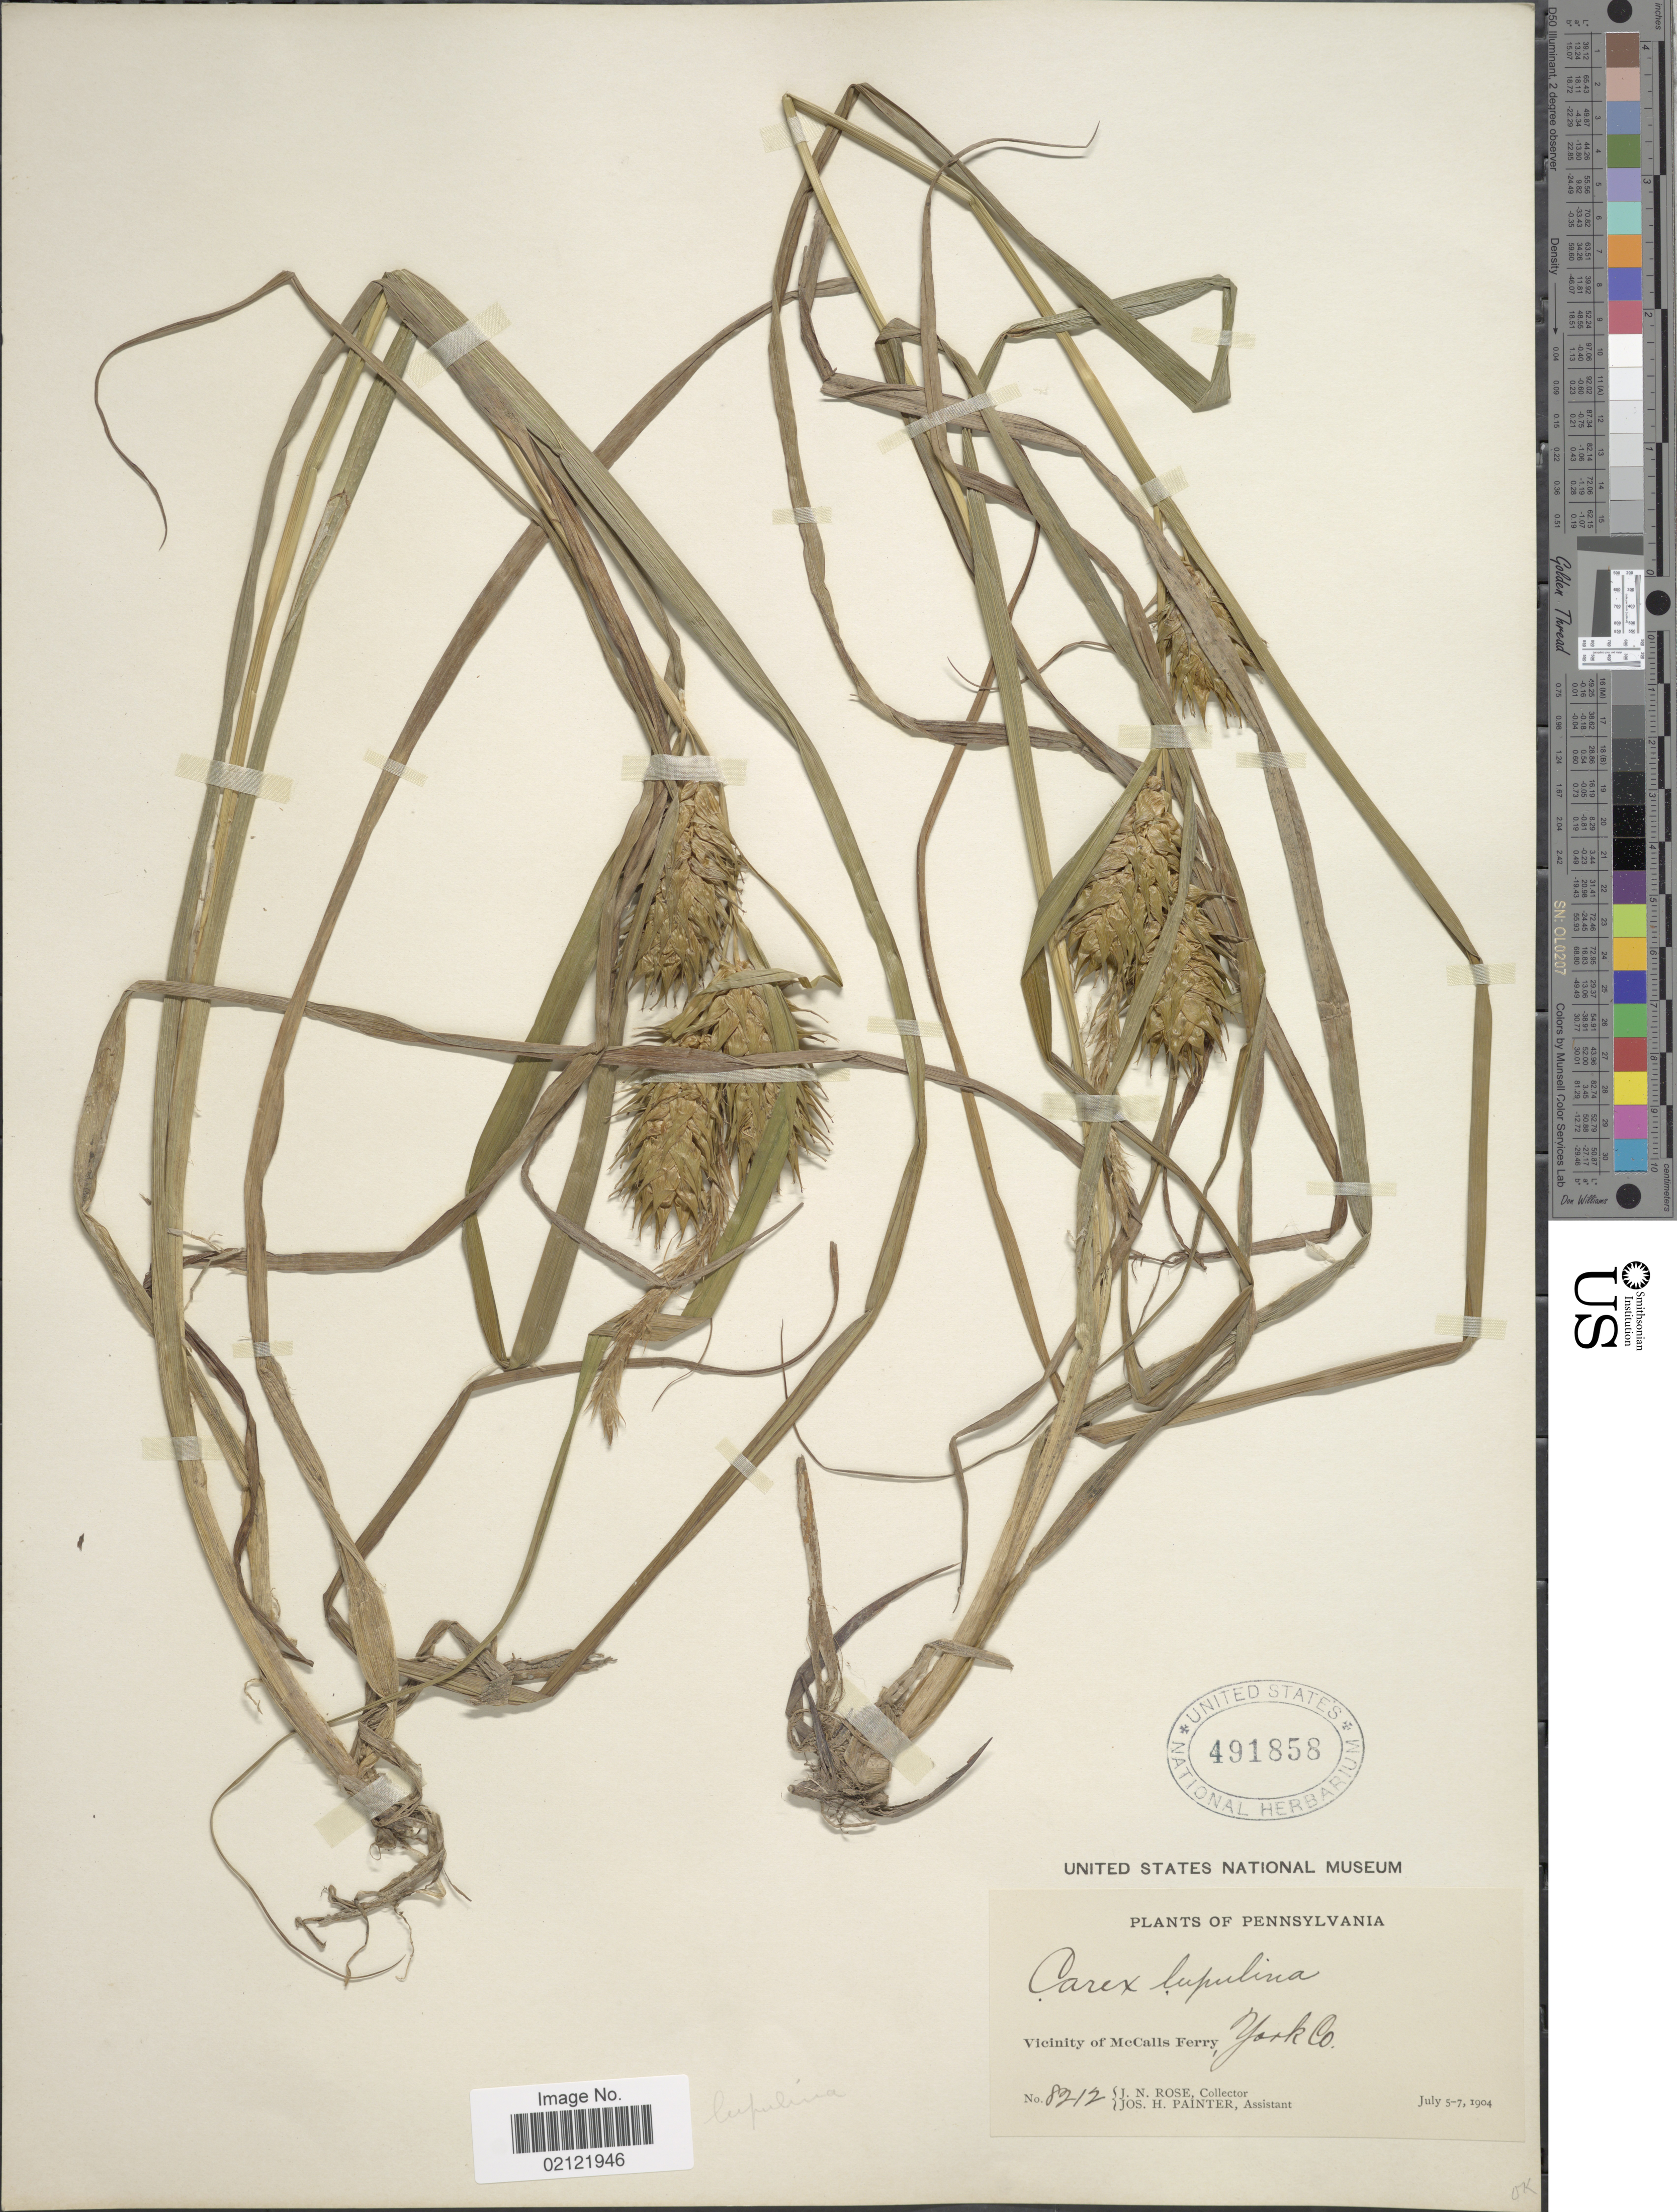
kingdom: Plantae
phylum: Tracheophyta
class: Liliopsida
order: Poales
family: Cyperaceae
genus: Carex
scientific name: Carex lupulina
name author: Muhl. ex Willd.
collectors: J. N. Rose & J. H. Painter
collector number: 8212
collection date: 1904-07-05/1904-07-07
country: United States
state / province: Pennsylvania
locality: Vicinity of McCalls Ferry, York Co.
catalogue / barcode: US 491858